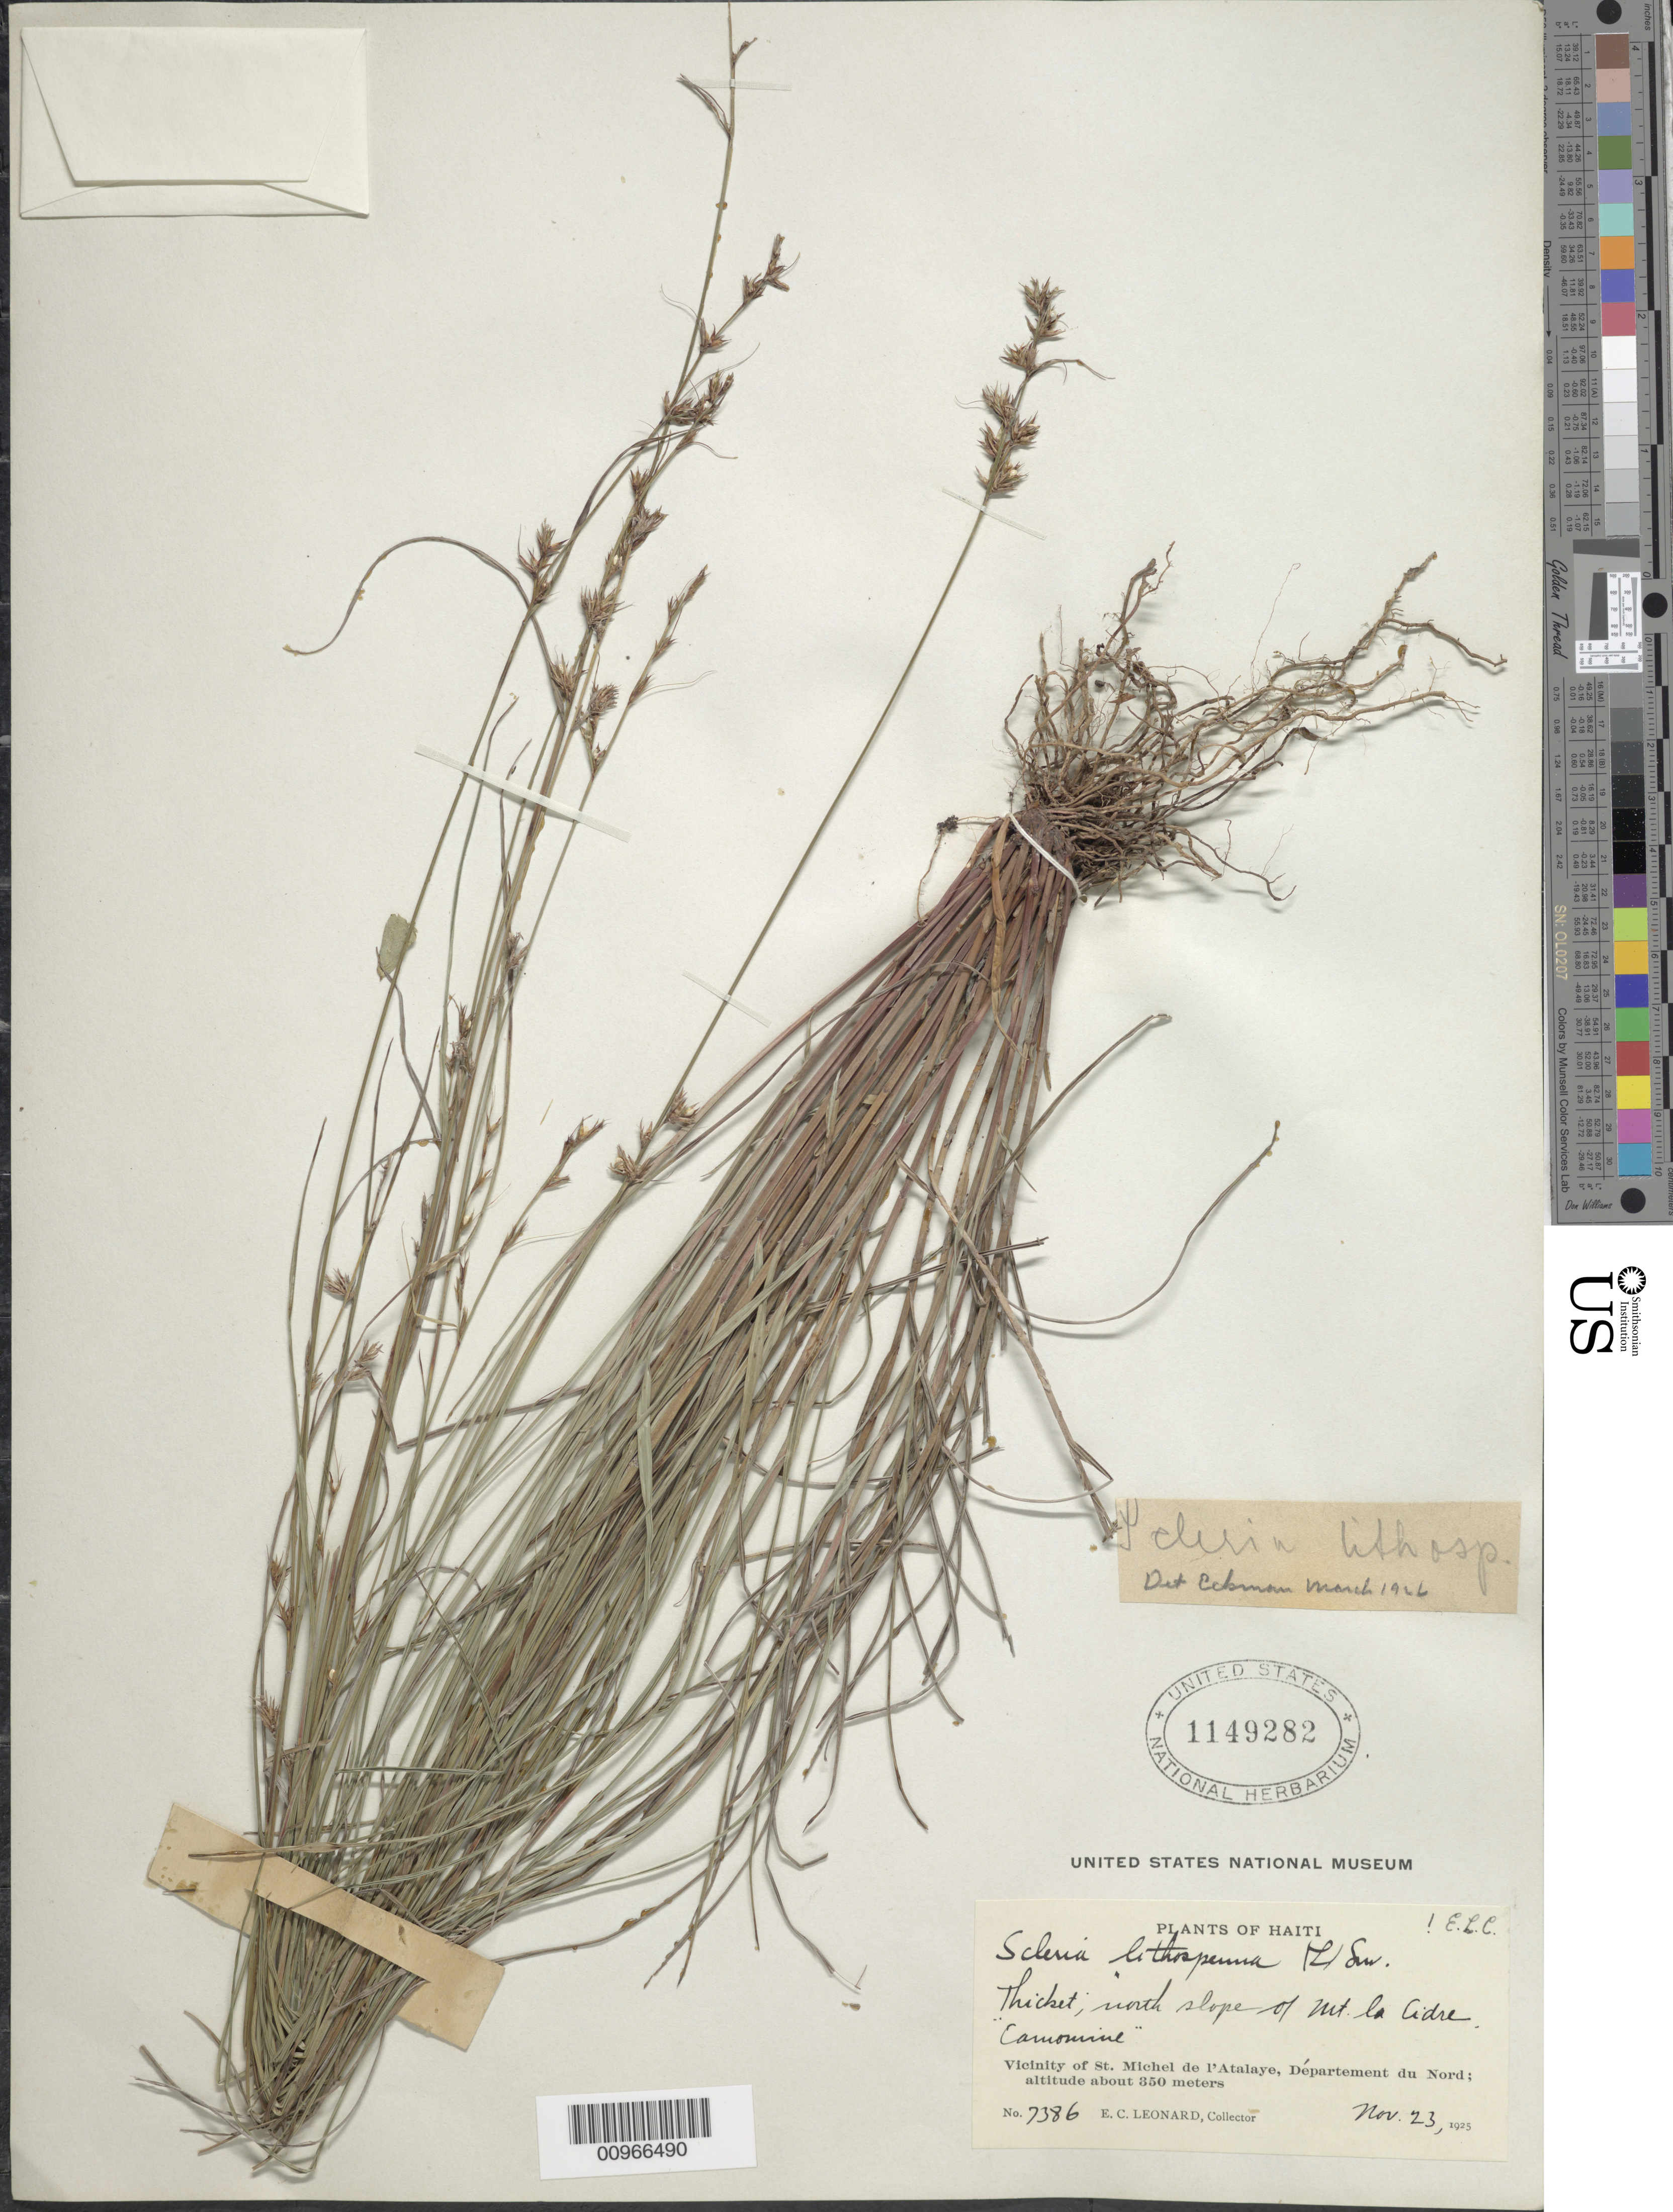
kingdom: Plantae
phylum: Tracheophyta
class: Liliopsida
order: Poales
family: Cyperaceae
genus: Scleria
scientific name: Scleria lithosperma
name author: (L.) Sw.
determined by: Core, E. L.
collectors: E. C. Leonard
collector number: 7386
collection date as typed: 23 Nov 1925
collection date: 1925-11-23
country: Haiti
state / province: Nord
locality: Vicinity of St. Michel de l'Atalaye, north slope of Mt la Cidre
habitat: Thicket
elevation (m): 350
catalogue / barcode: US 1149282